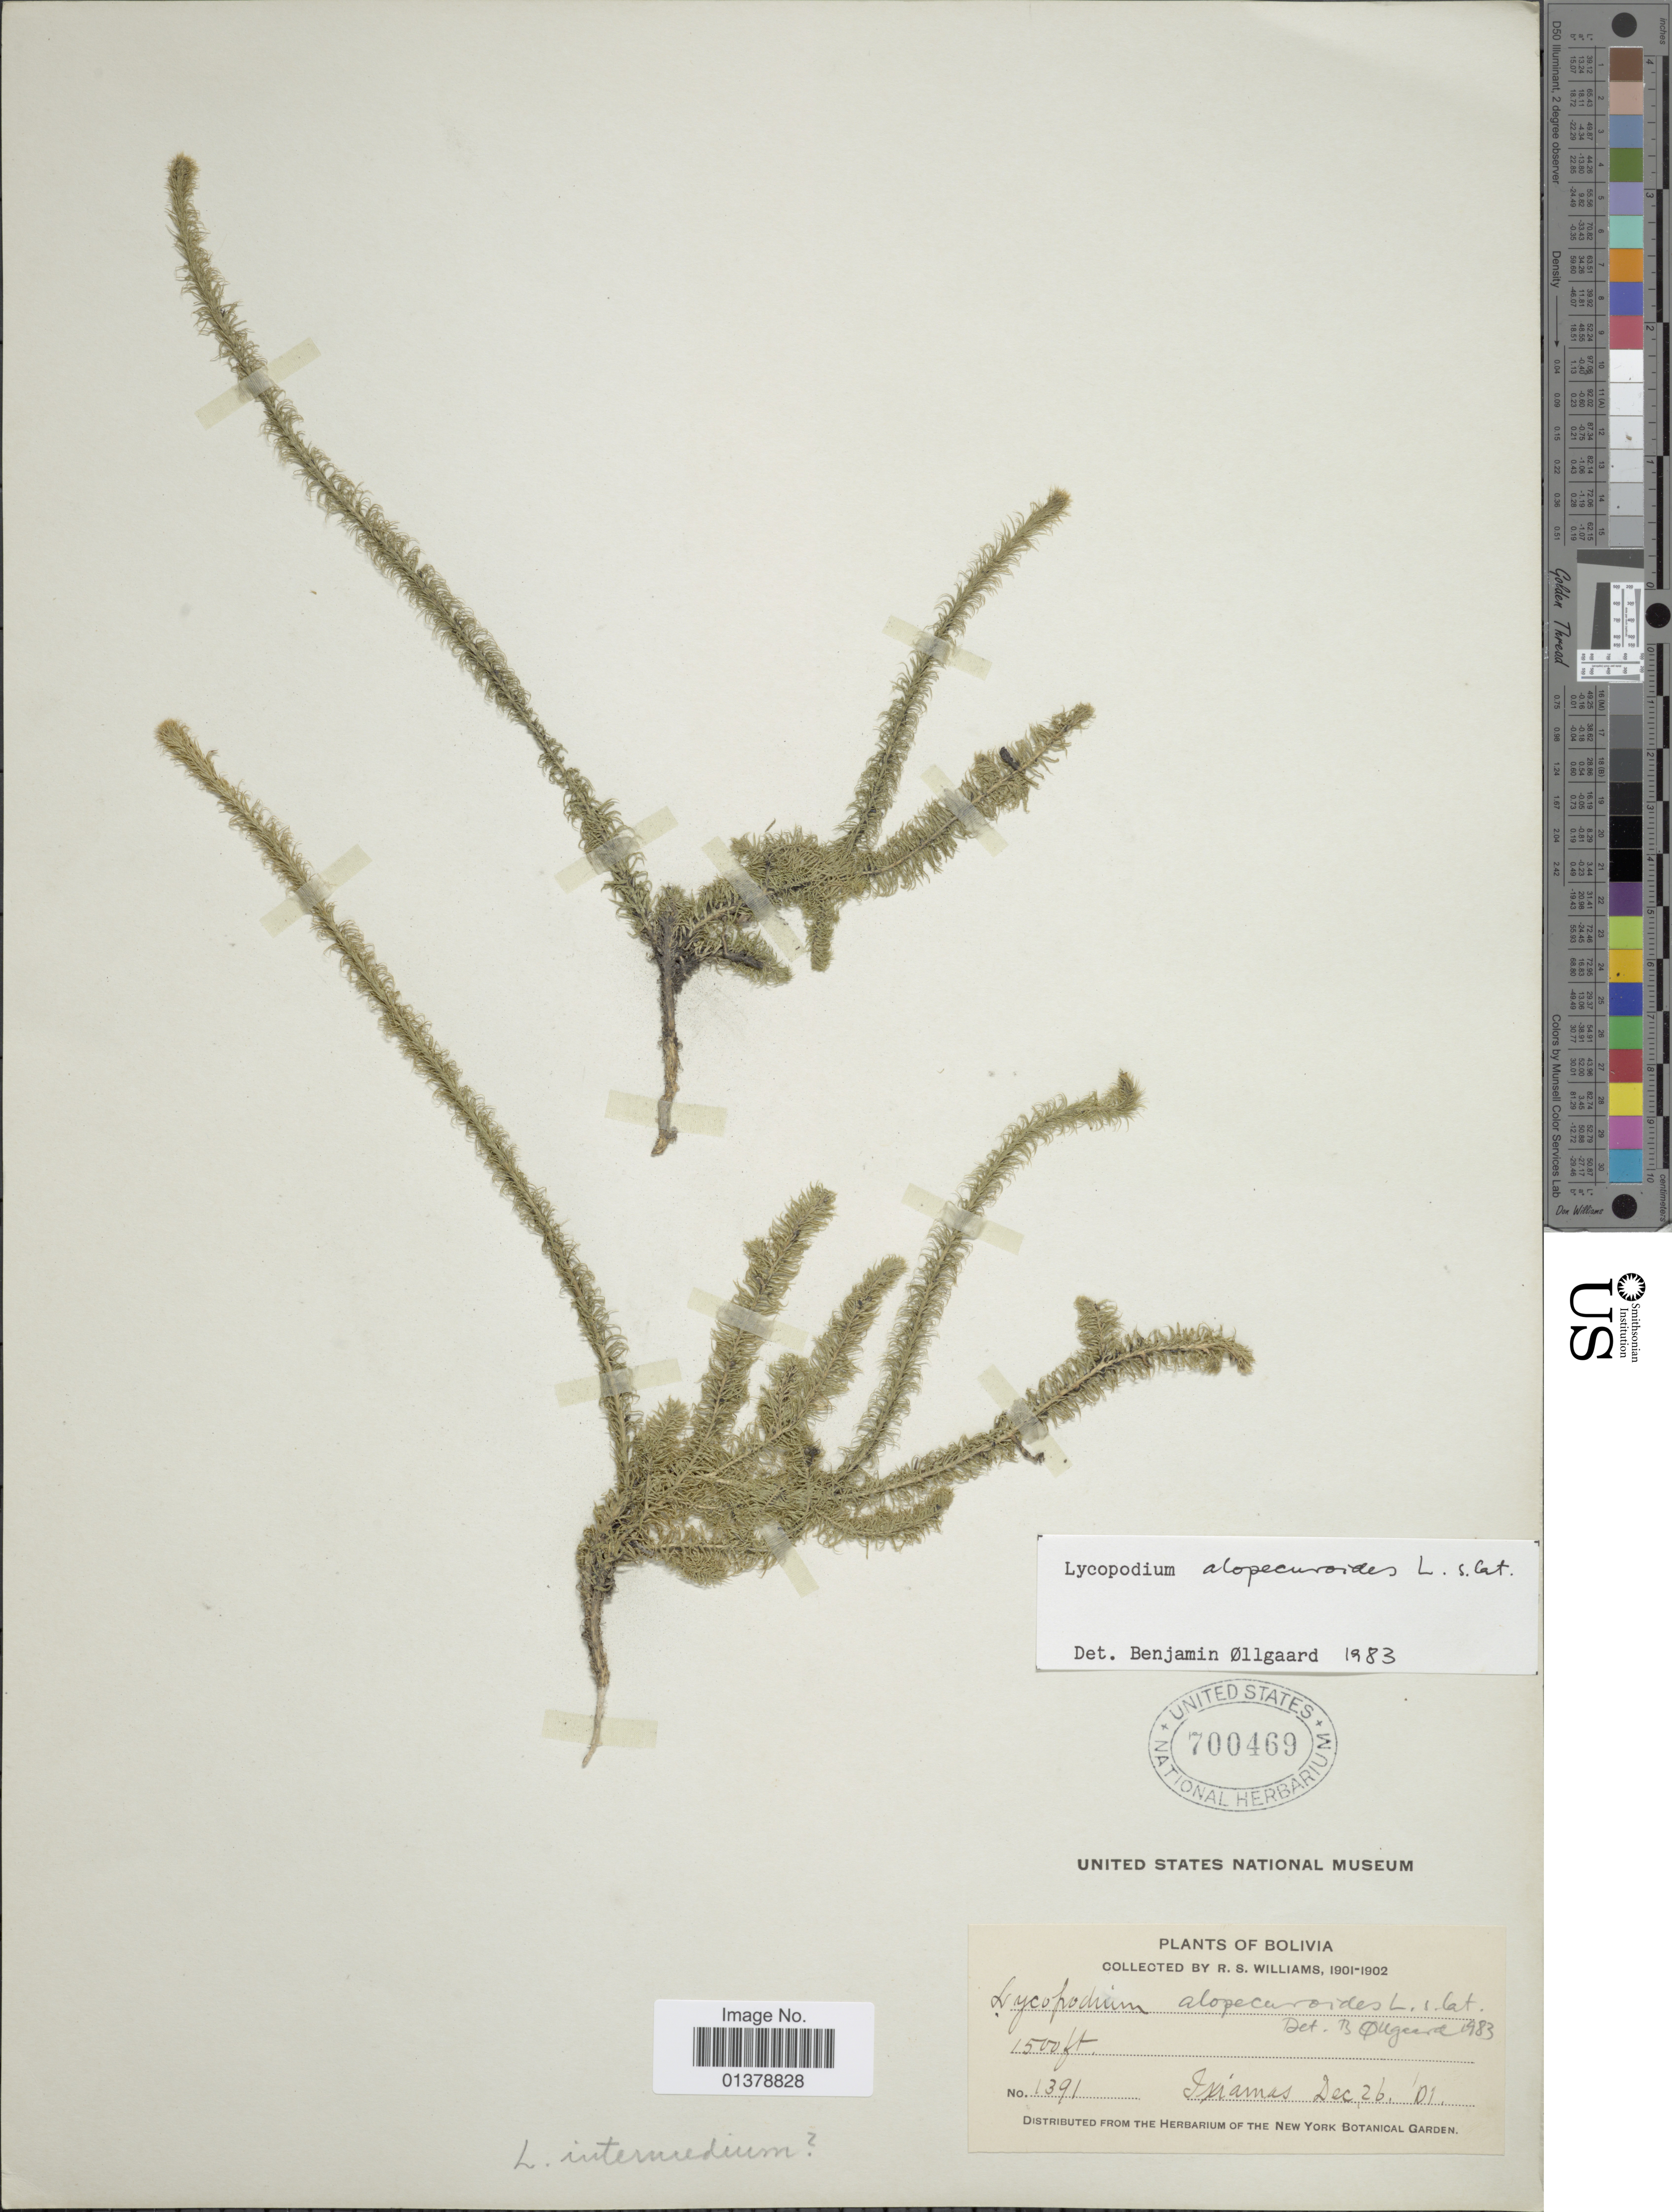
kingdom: Plantae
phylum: Tracheophyta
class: Lycopodiopsida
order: Lycopodiales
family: Lycopodiaceae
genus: Lycopodiella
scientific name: Lycopodiella alopecuroides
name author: (L.) Cranfill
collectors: R. S. Williams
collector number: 1391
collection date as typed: Dec, 26, '01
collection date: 1901-12-26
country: Bolivia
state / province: La Paz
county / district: Iturralde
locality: Ixiamas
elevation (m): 457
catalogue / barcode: US 700469